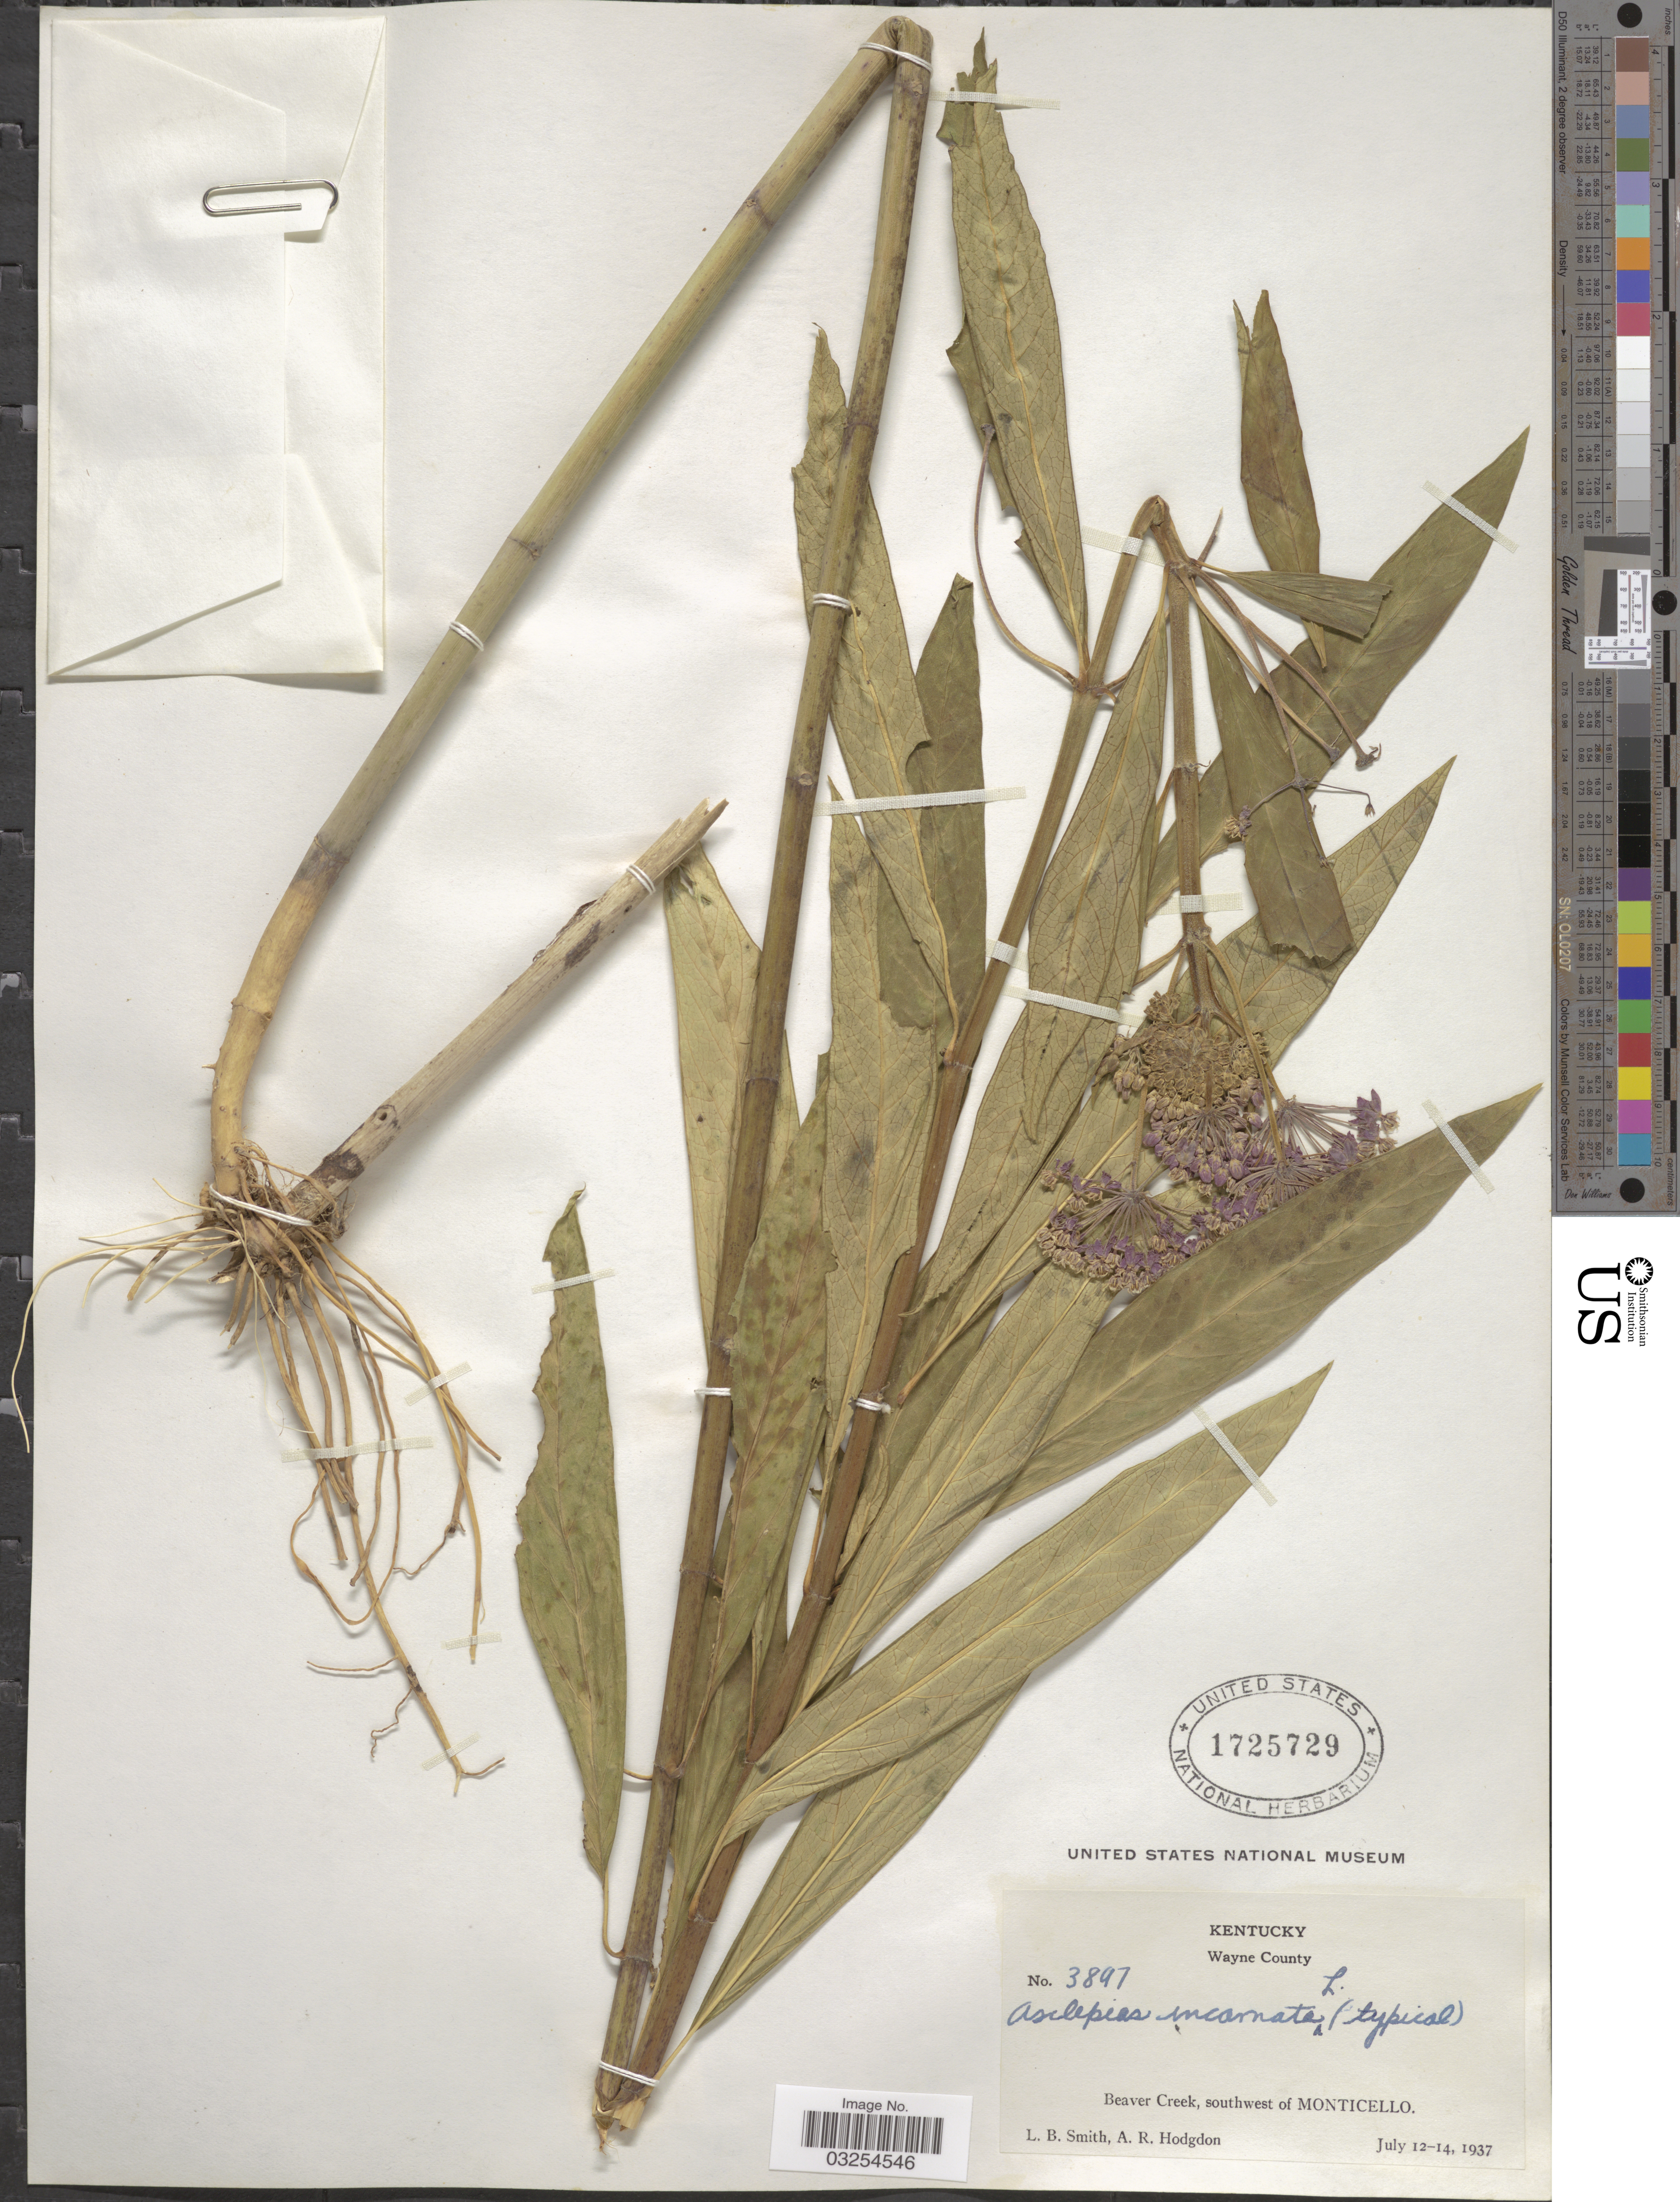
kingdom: Plantae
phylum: Tracheophyta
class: Magnoliopsida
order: Gentianales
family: Apocynaceae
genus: Asclepias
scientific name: Asclepias incarnata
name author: L.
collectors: L. Smith & A. R. Hodgdon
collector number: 3897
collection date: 1937-07-12/1937-07-14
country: United States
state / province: Kentucky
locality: Wayne County. Beaver Creek, southwest of Monticello.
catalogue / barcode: US 1725729